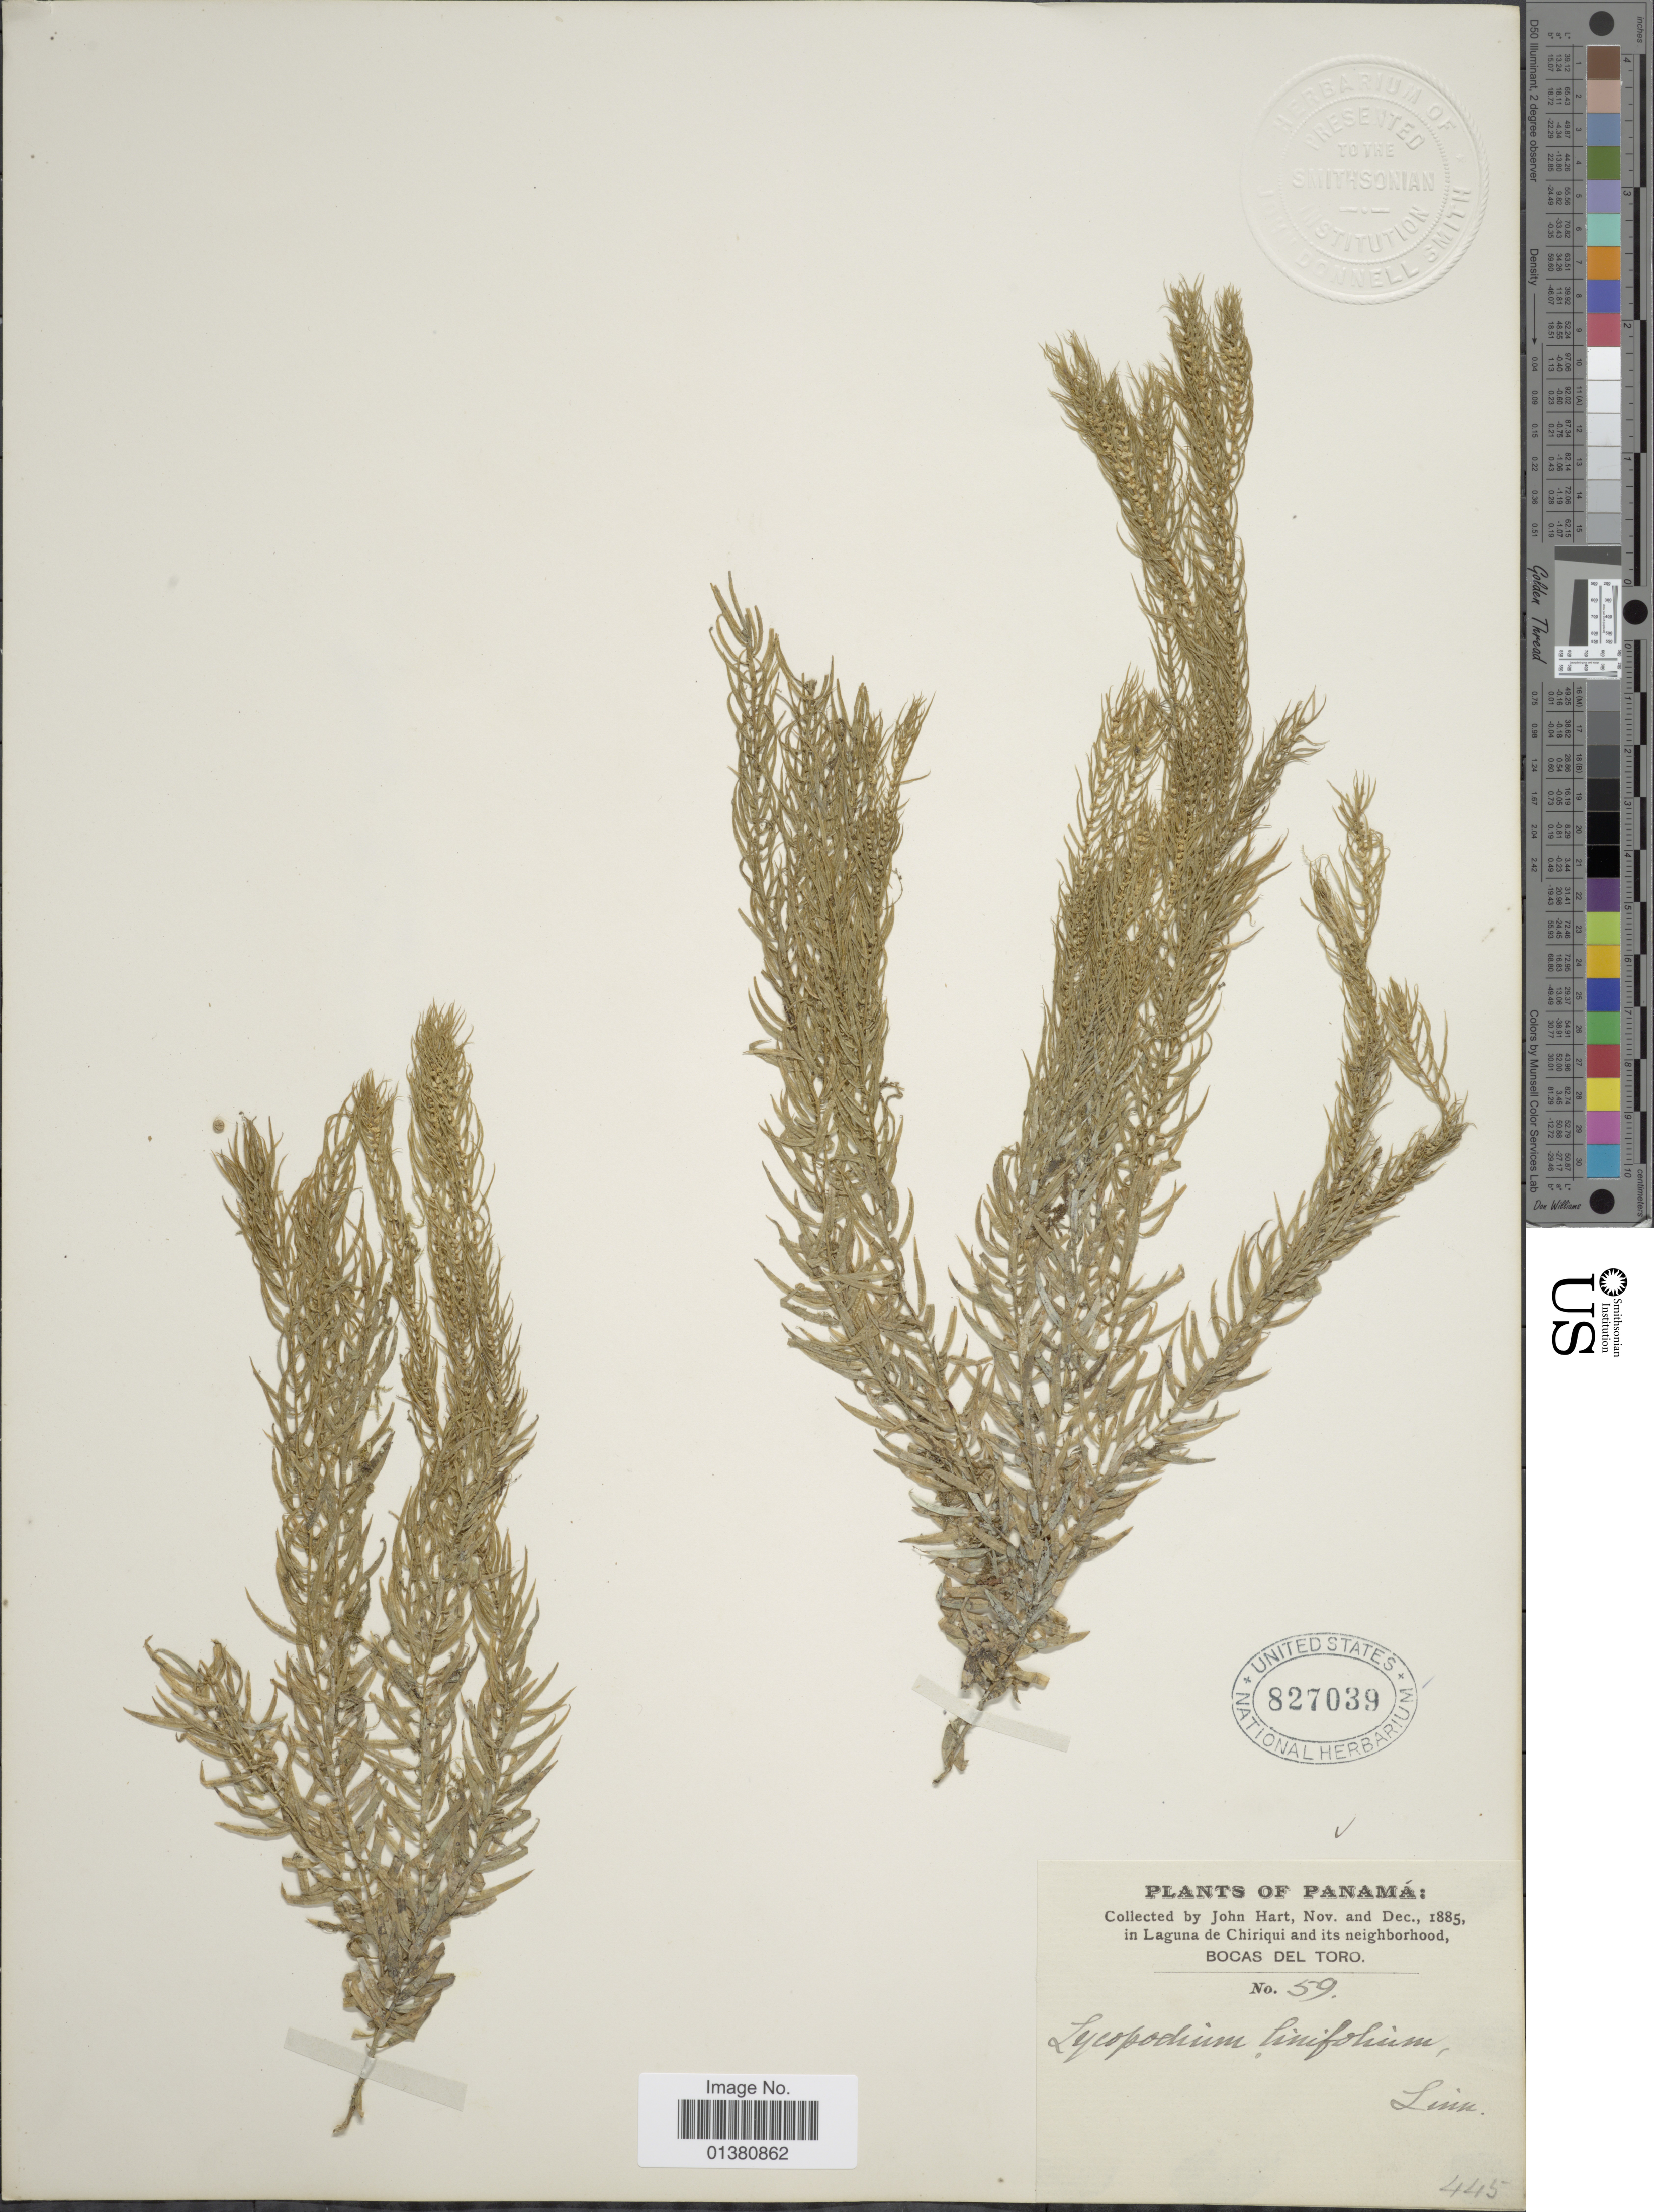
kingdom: Plantae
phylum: Tracheophyta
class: Lycopodiopsida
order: Lycopodiales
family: Lycopodiaceae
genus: Phlegmariurus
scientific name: Phlegmariurus linifolius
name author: (L.) B. Øllg.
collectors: J. H. Hart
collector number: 59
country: Panama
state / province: Bocas del Toro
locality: In Laguna de Chirqui and its neighborhood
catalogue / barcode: US 827039